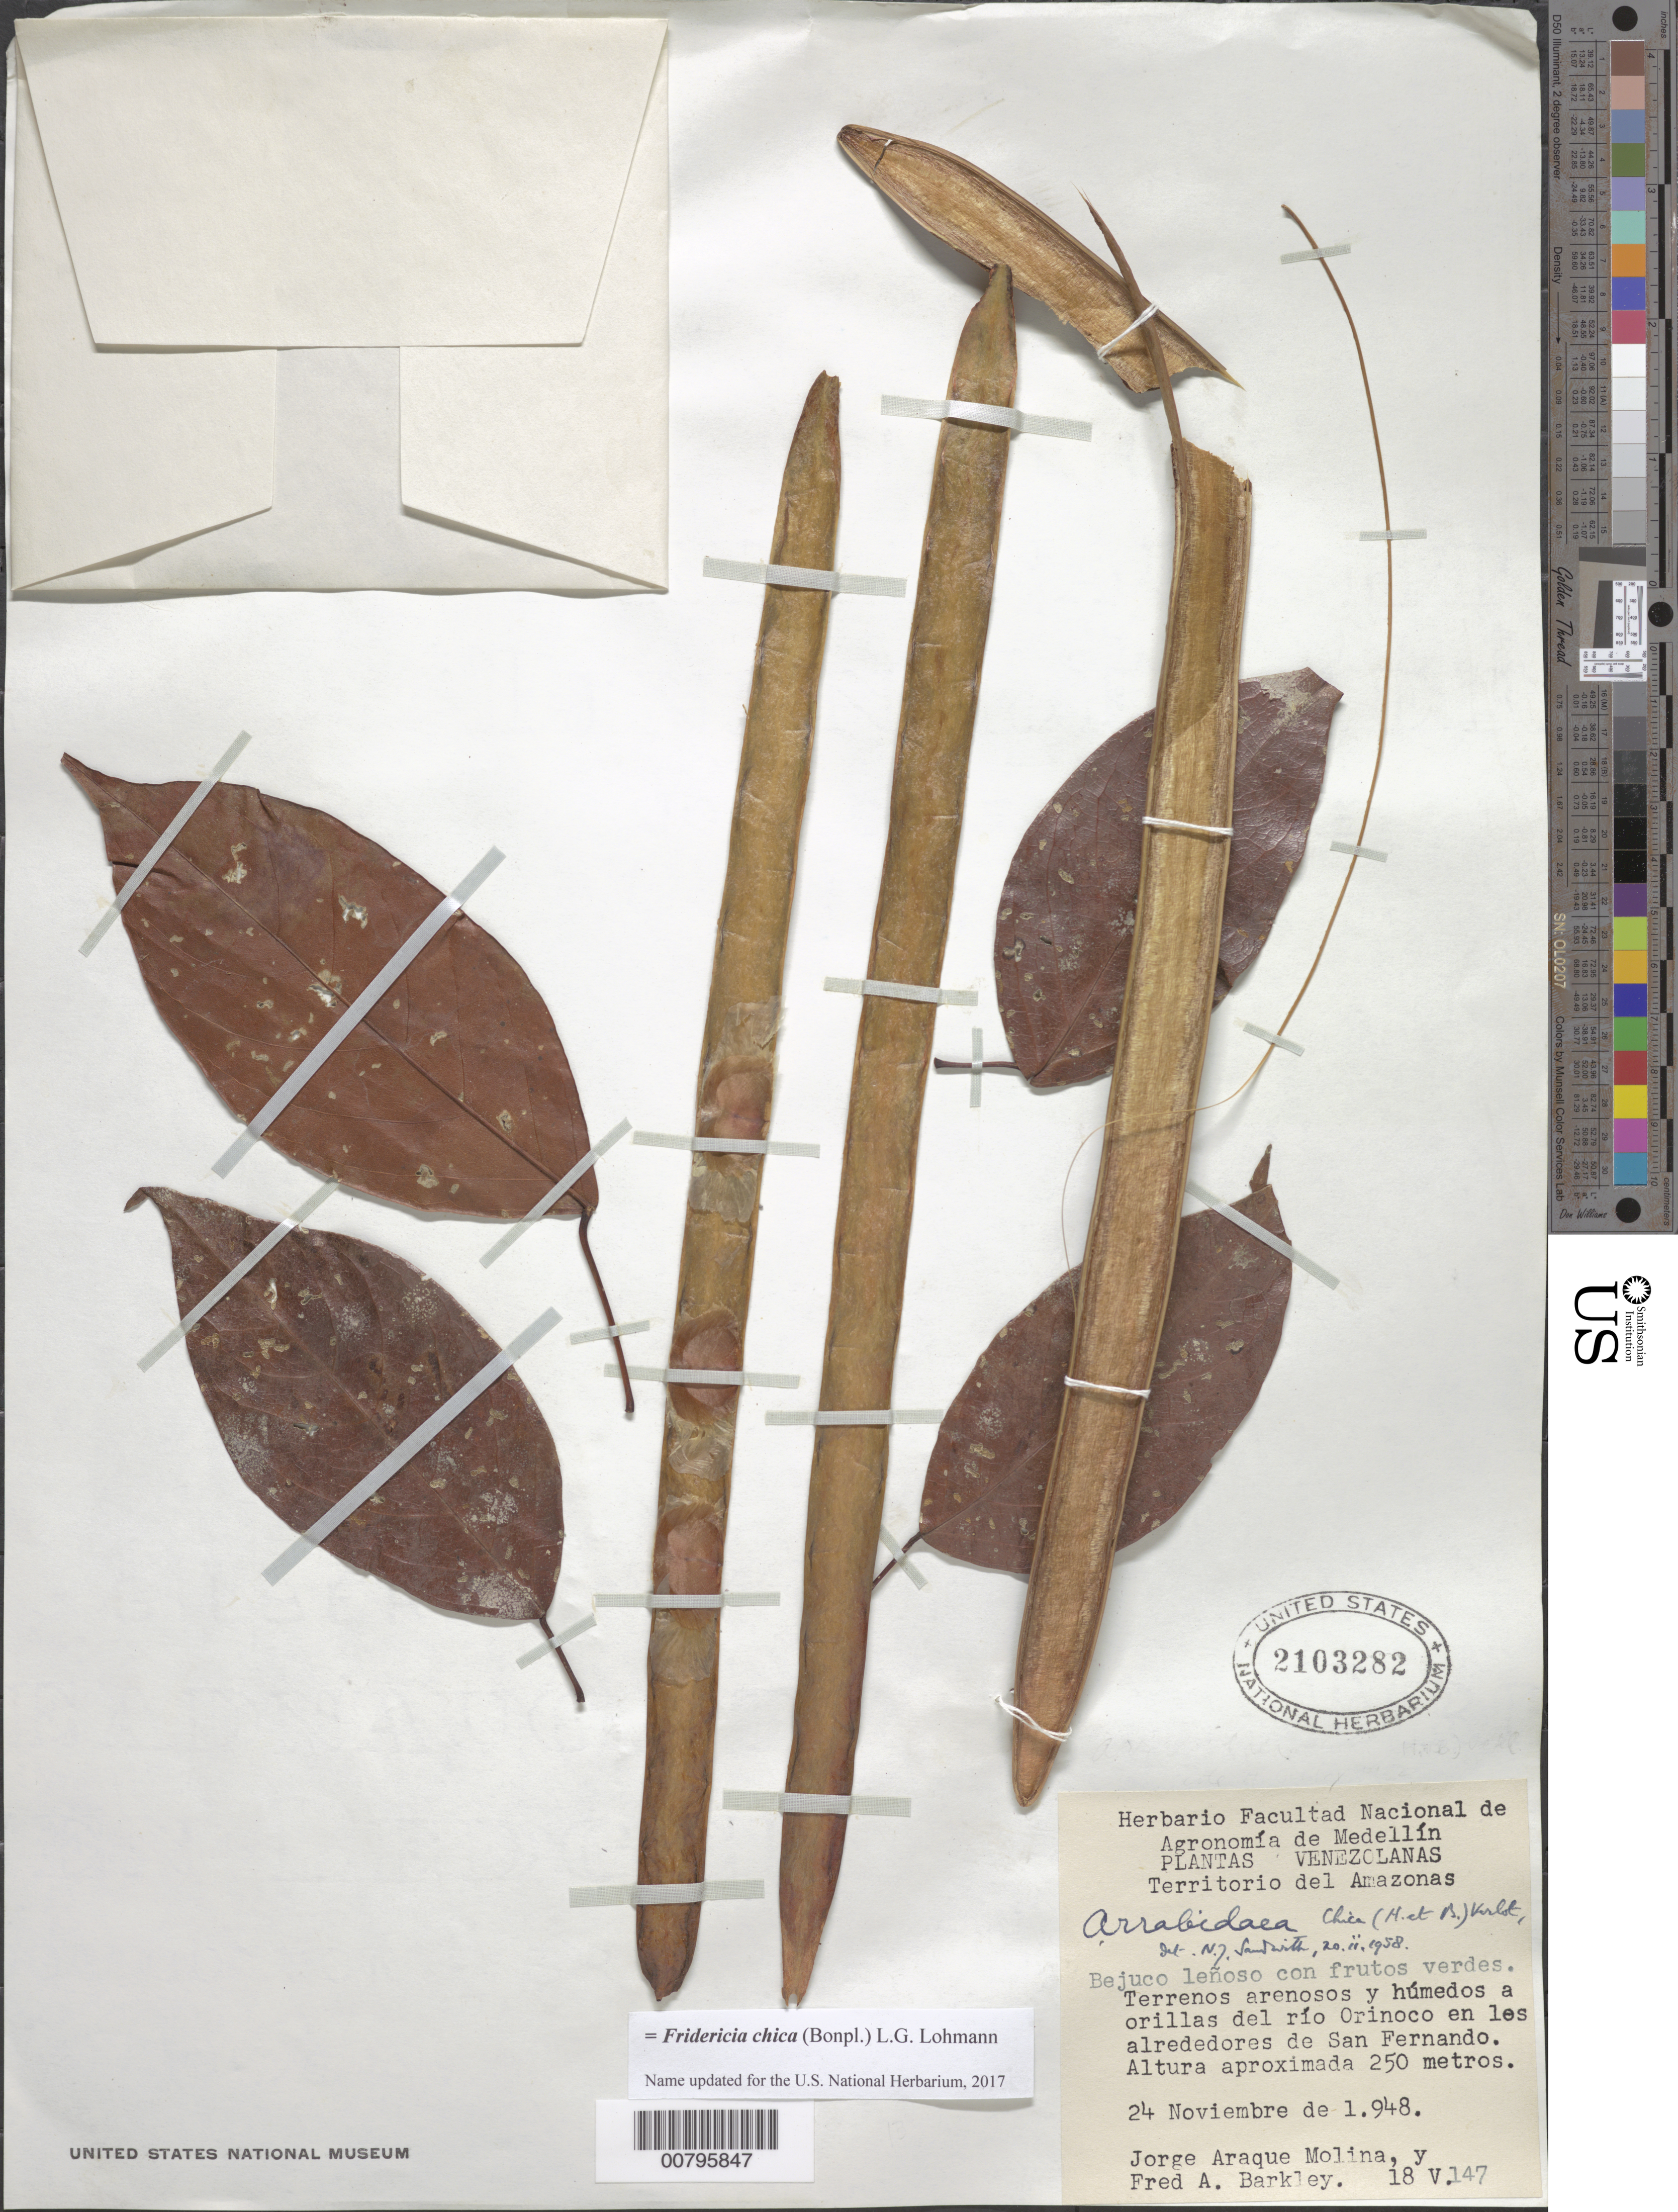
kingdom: Plantae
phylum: Tracheophyta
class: Magnoliopsida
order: Lamiales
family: Bignoniaceae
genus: Arrabidaea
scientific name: Arrabidaea chica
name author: (Humb. & Bonpl.) Verl.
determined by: Sandwith, N. Y.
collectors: J. A. Molina & F. A. Barkley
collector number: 18v 146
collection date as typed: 24-Nov-48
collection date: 1948-11-24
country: Venezuela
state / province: Amazonas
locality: Río Orinoco en los alrededores de San Fernando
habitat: Terrenos arenosos y humedos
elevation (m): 250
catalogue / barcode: US 2103282